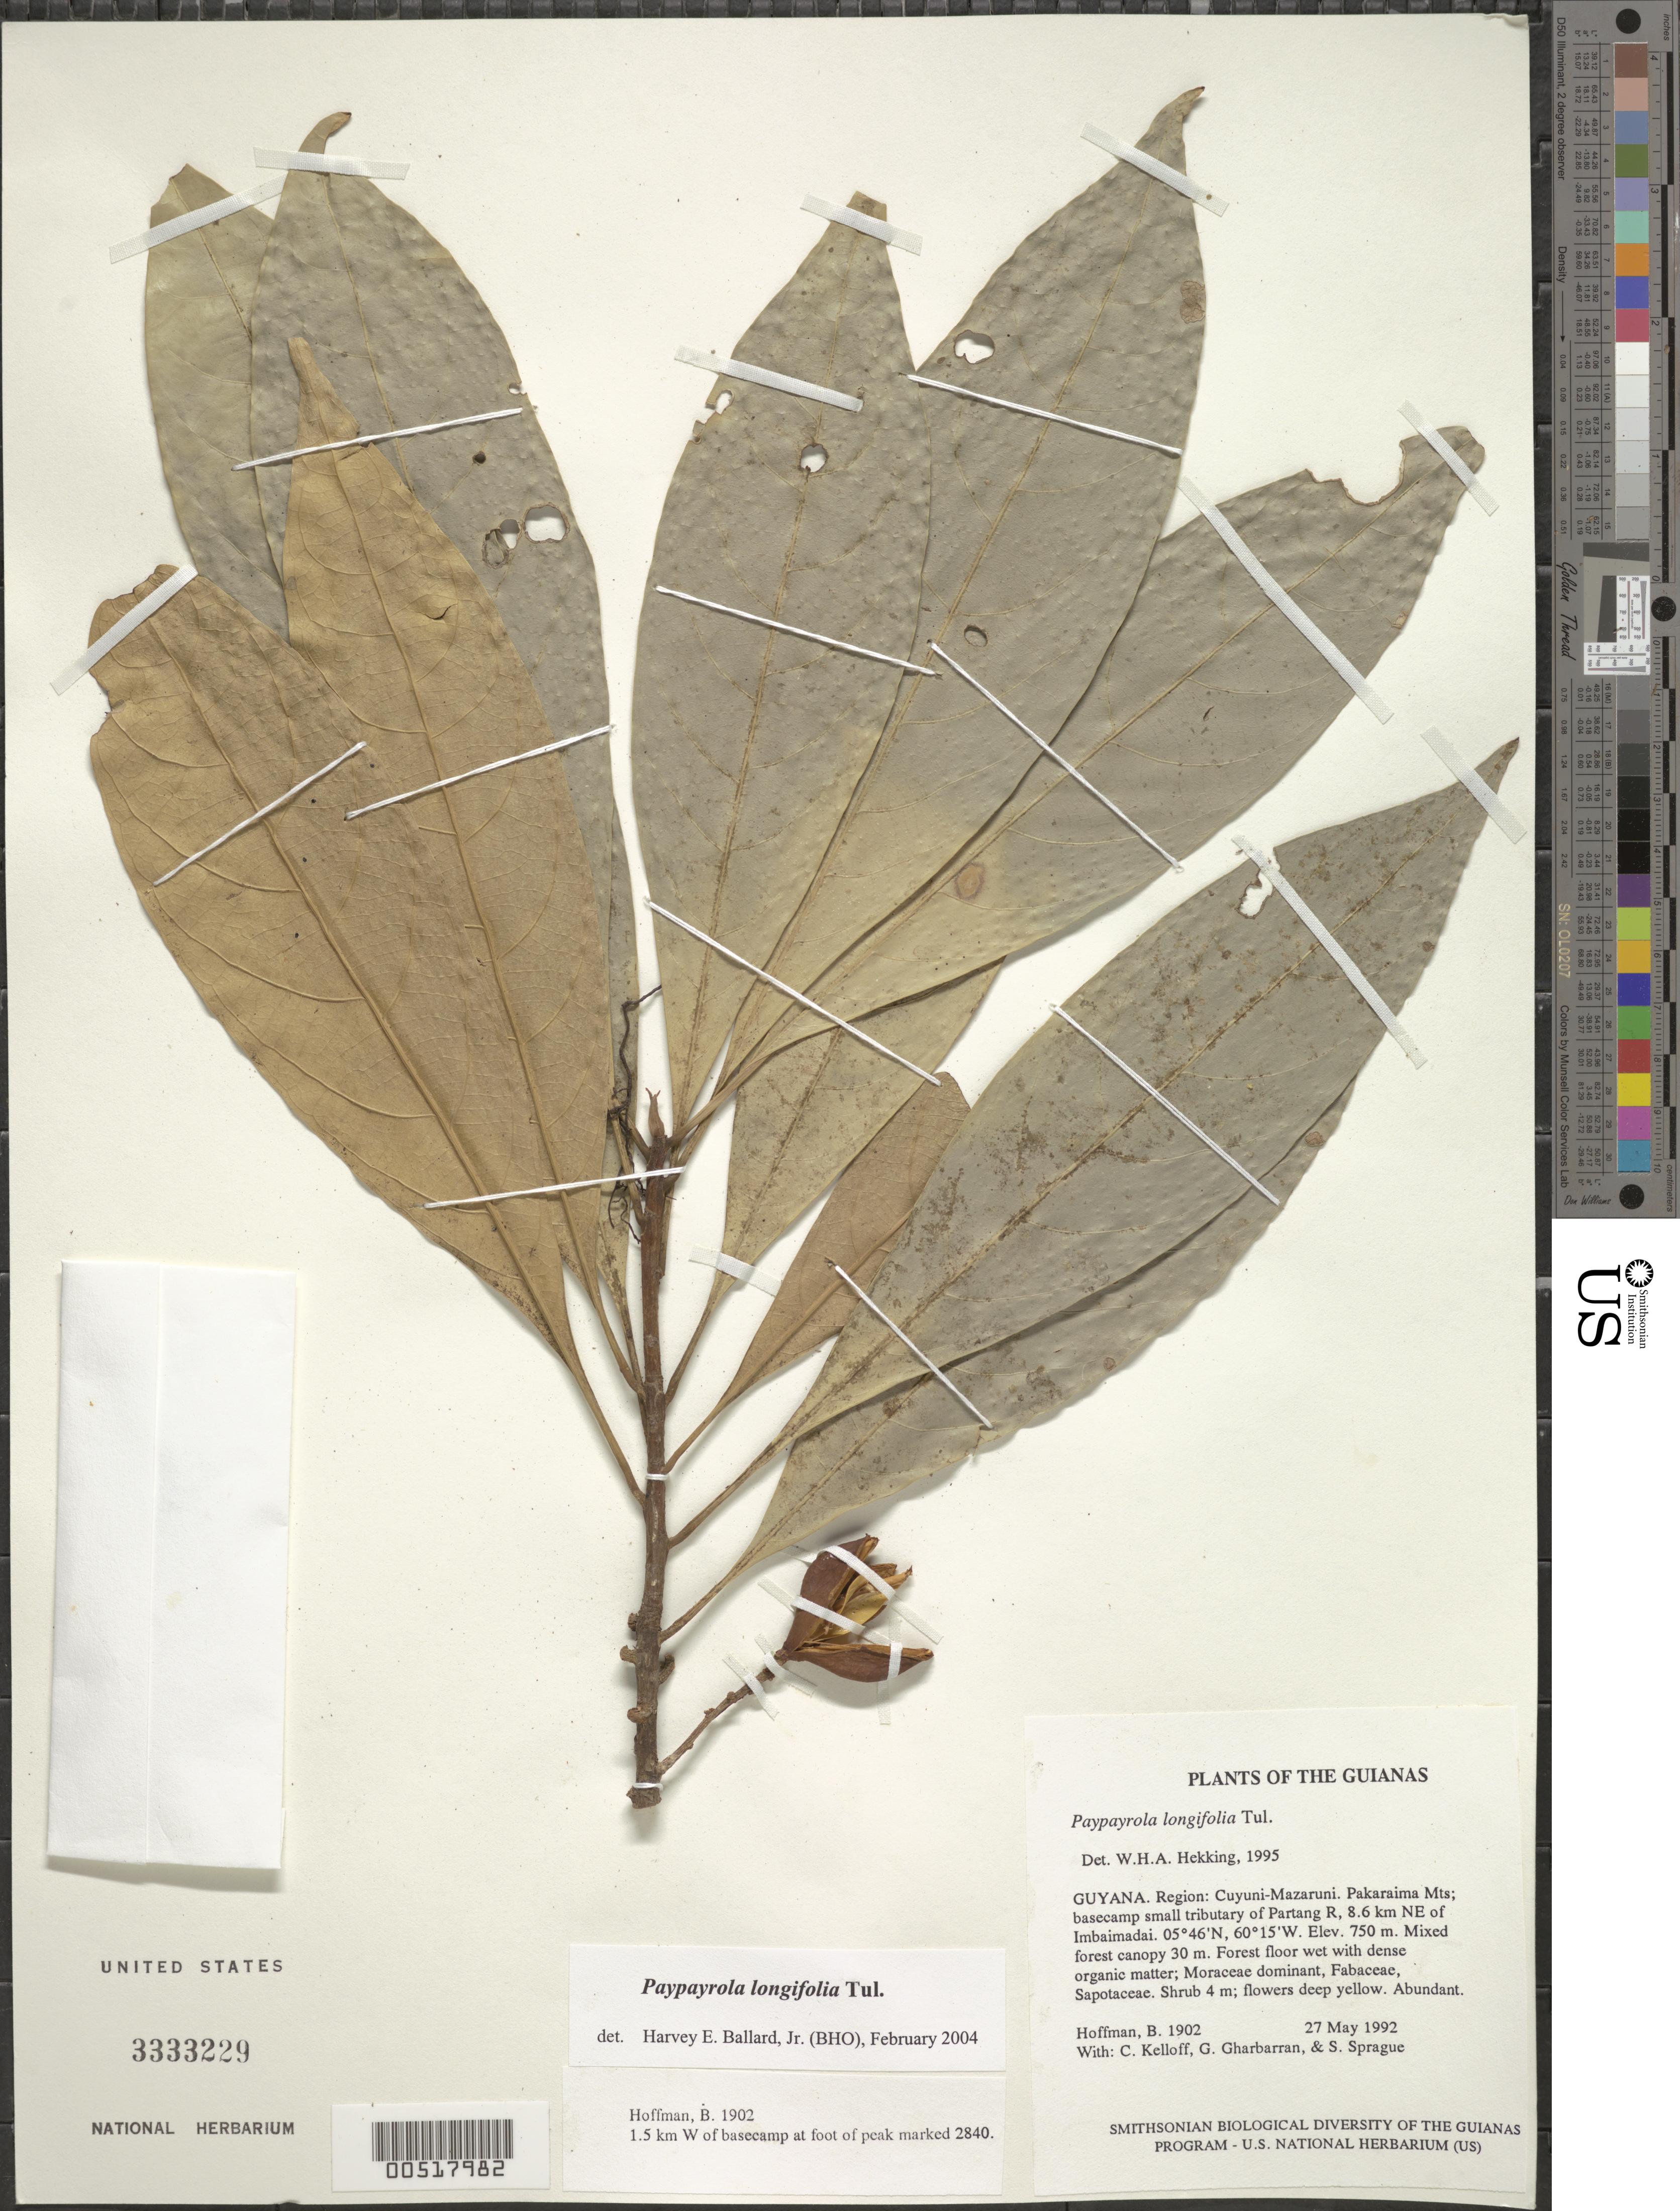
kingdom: Plantae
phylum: Tracheophyta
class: Magnoliopsida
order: Malpighiales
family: Violaceae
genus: Paypayrola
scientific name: Paypayrola longifolia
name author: Tul.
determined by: Ballard, Harvey E.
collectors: B. Hoffman, C. L. Kelloff, G. Gharbarran & S. Sprague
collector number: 1902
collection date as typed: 27 May 1992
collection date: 1992-05-27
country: Guyana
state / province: Cuyuni-Mazaruni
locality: Pakaraima Mts; basecamp on small tributary of Partang River, 8.6 km NE of Imbaimadai, 1.5 km W of basecamp at foot of peak marked 2840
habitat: Mixed forest canopy 30 m. Forest floor wet with dense organic matter; Moraceae dominant, Fabaceae, Sapotaceae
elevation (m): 750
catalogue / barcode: US 3333229